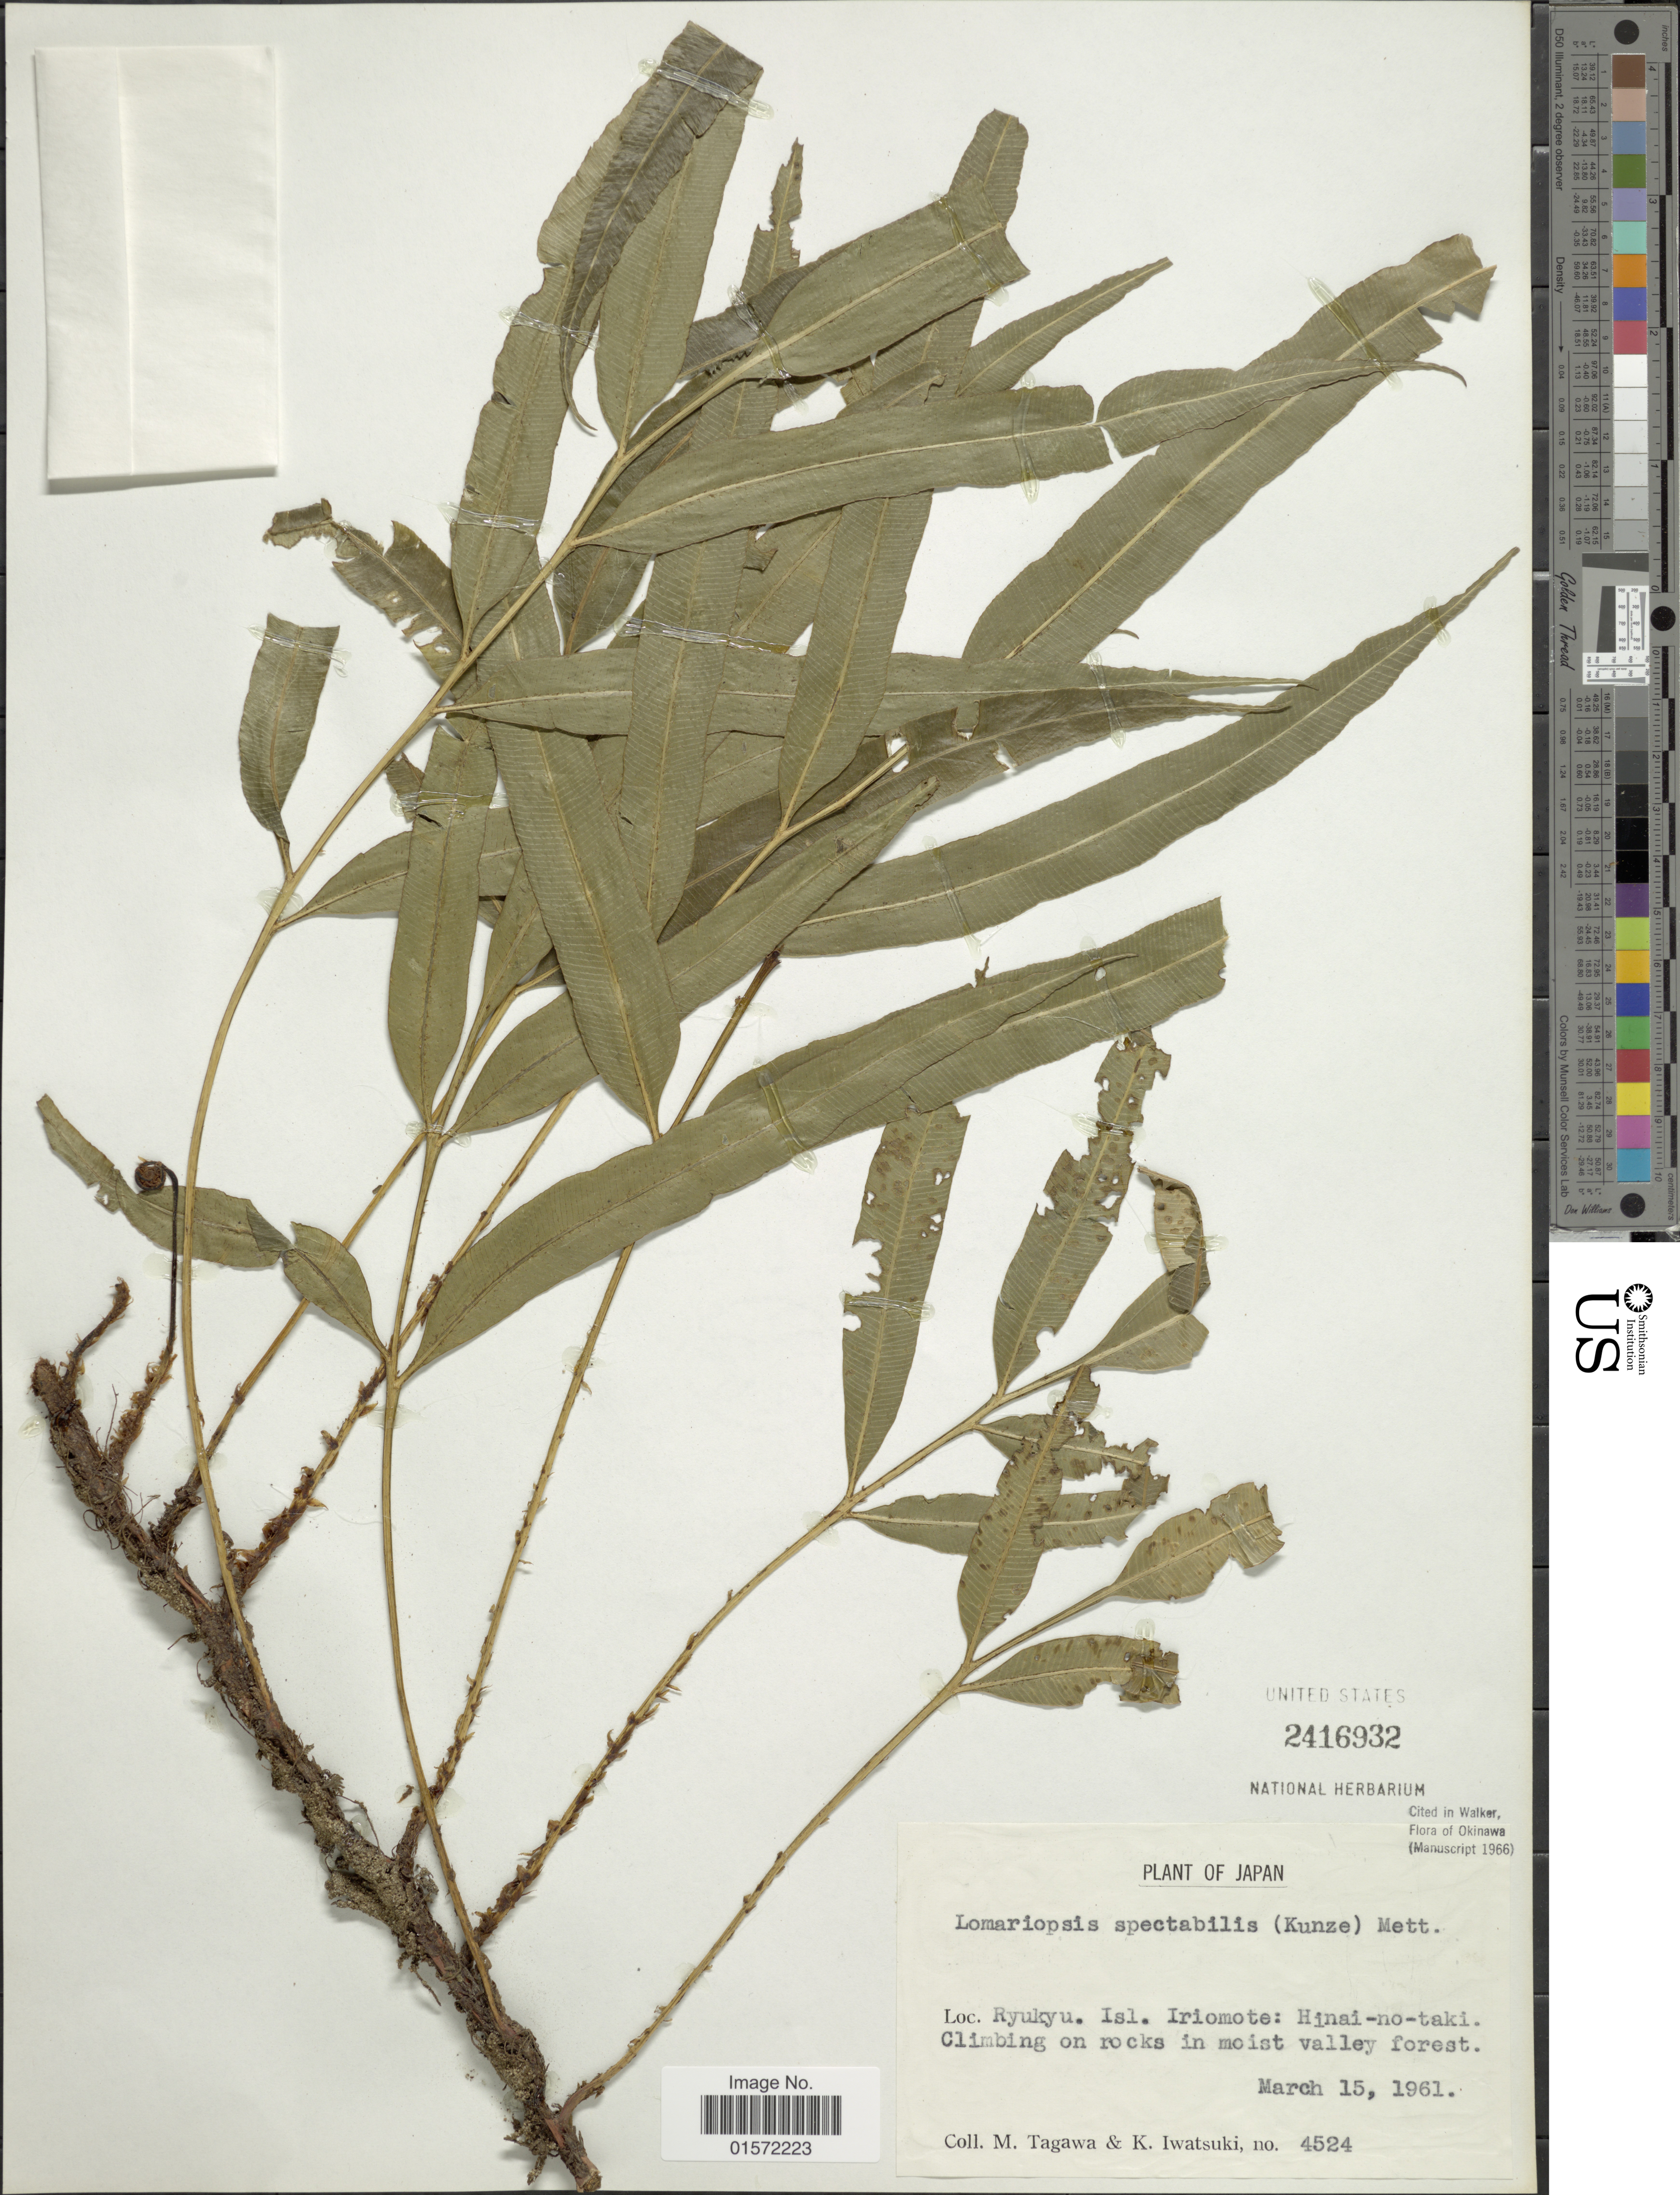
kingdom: Plantae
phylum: Tracheophyta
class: Polypodiopsida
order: Polypodiales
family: Lomariopsidaceae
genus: Lomariopsis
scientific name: Lomariopsis spectabilis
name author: (Kunze) Mett.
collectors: M. Tagawa & K. Iwatsuki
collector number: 4524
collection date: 1961-03-15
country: Japan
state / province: Okinawa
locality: Ryukyu, Isl. Iriomote: Hinai-no-taki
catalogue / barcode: US 2416932